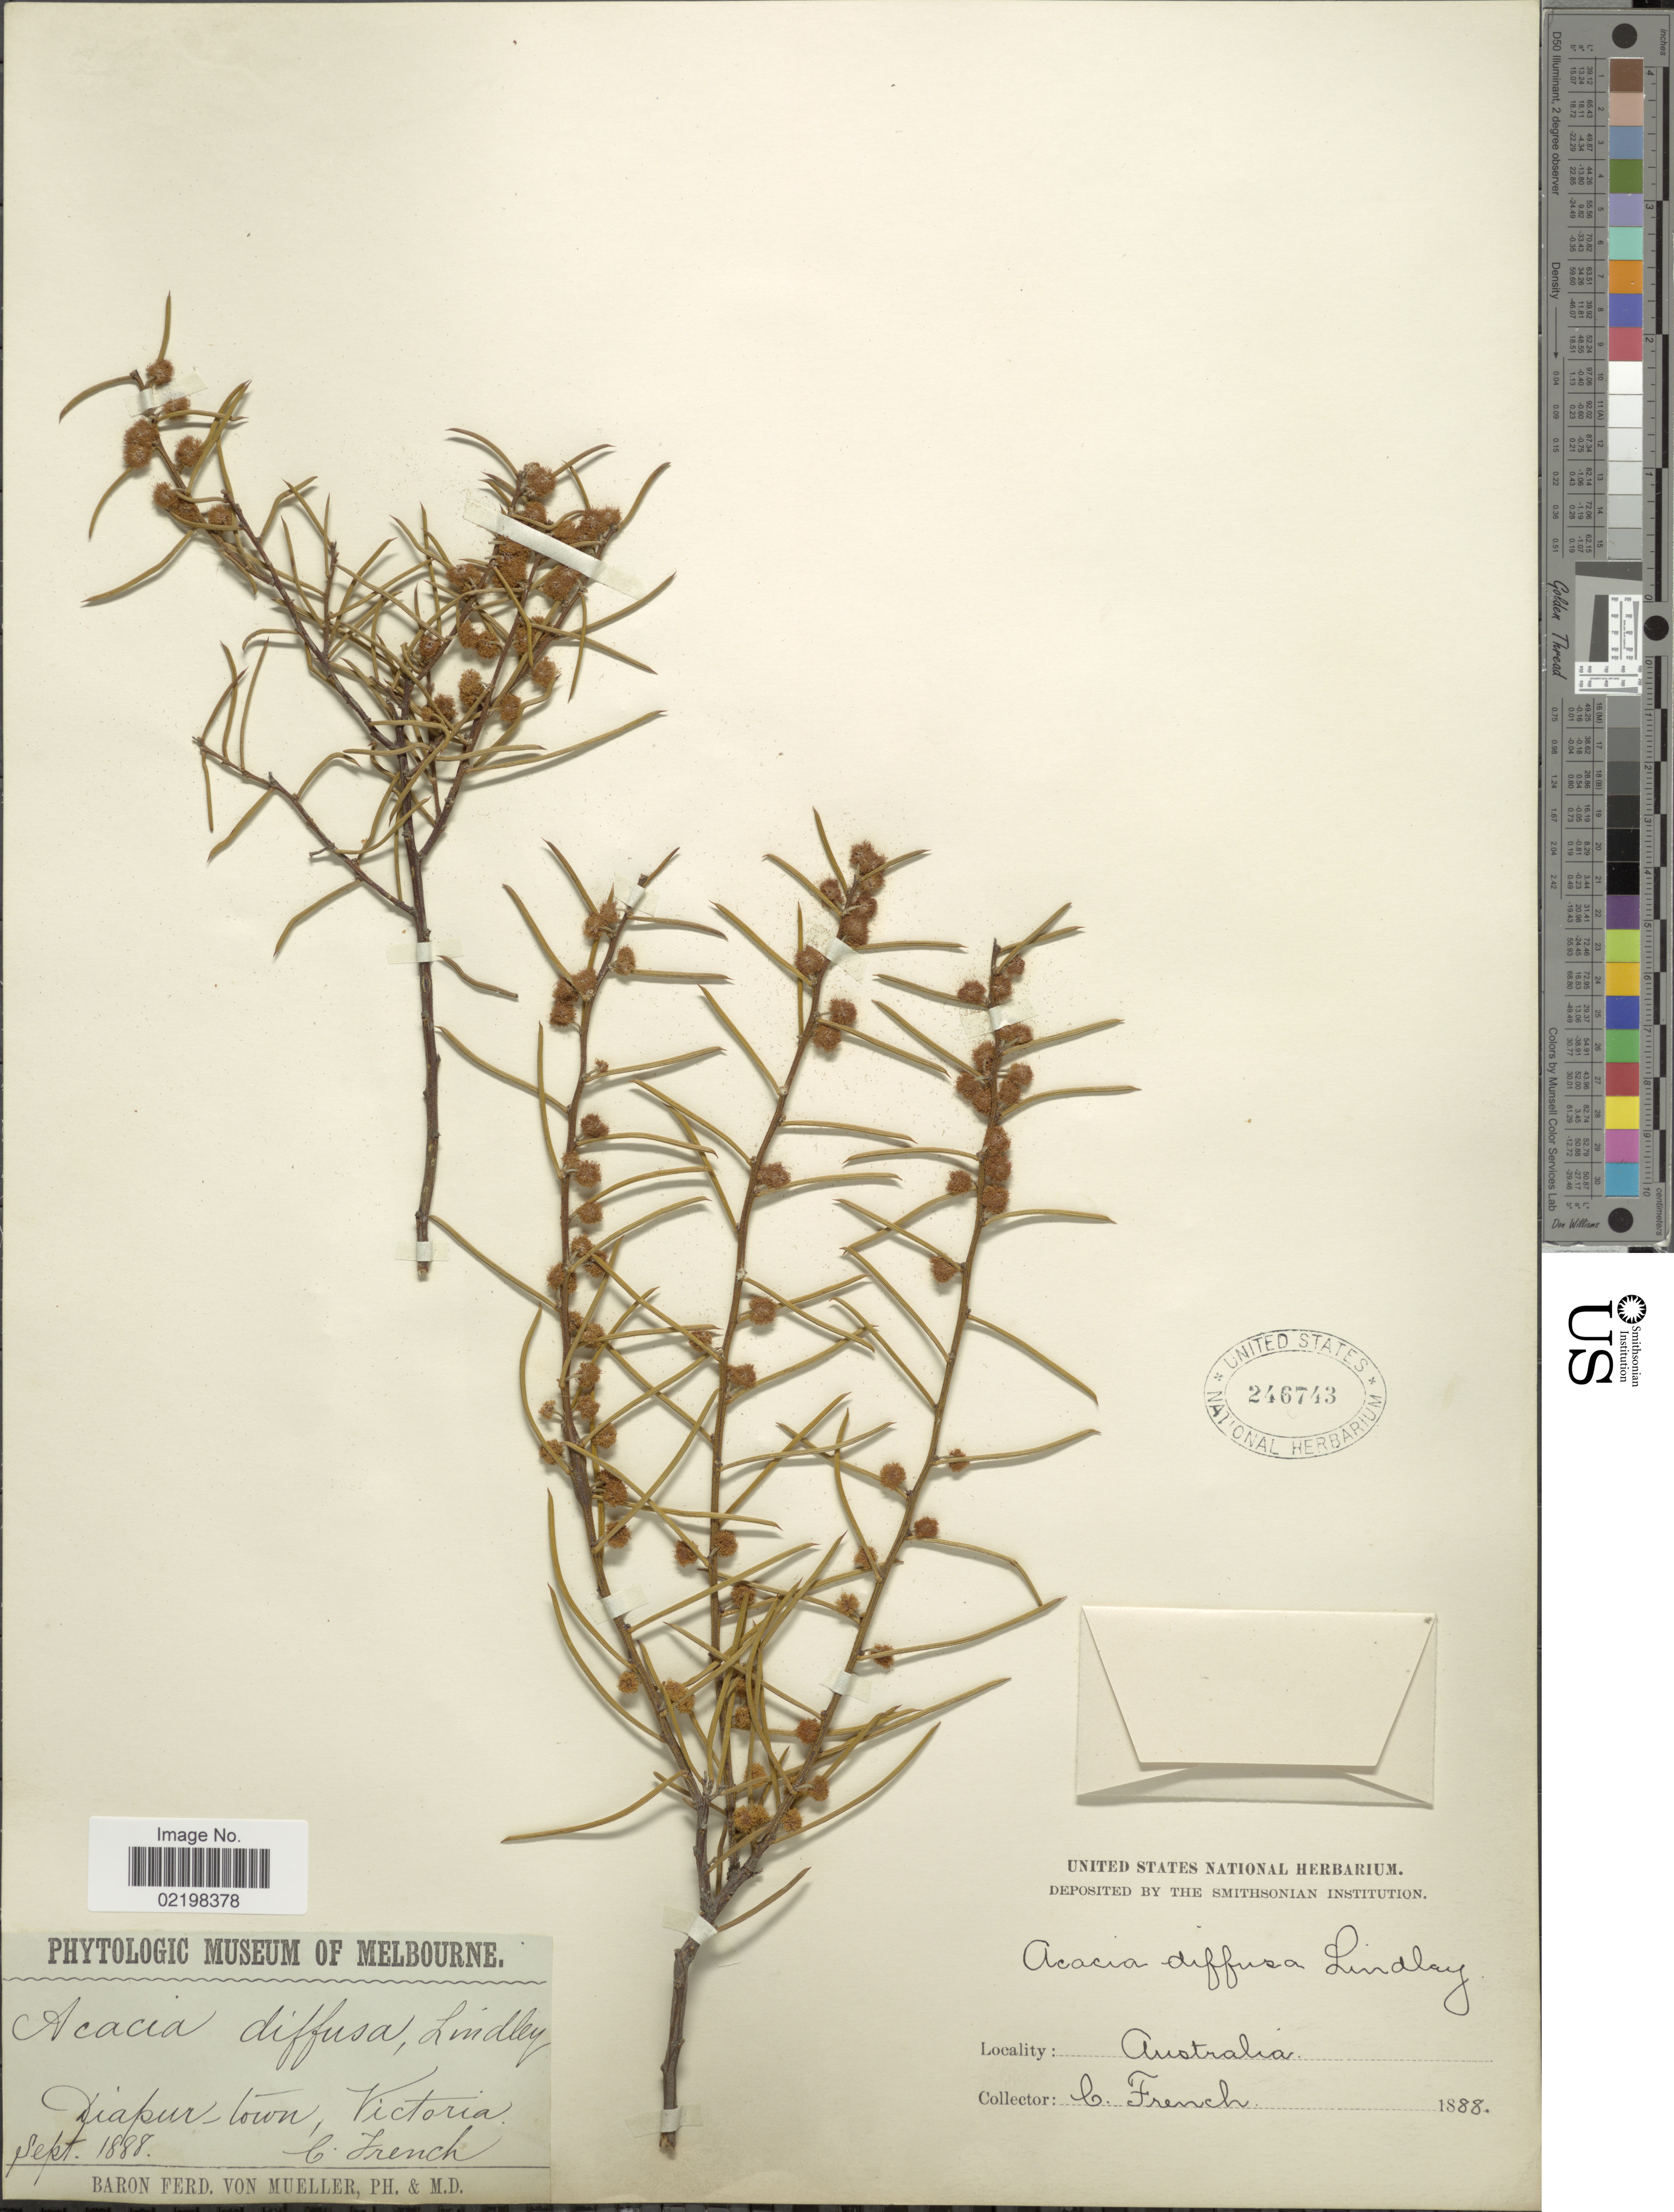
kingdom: Plantae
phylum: Tracheophyta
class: Magnoliopsida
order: Fabales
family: Fabaceae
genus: Acacia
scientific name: Acacia diffusa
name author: Lindl.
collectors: C. French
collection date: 1888-09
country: Australia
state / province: Victoria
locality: Diapur-town, Victoria. Australia.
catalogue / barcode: US 246743